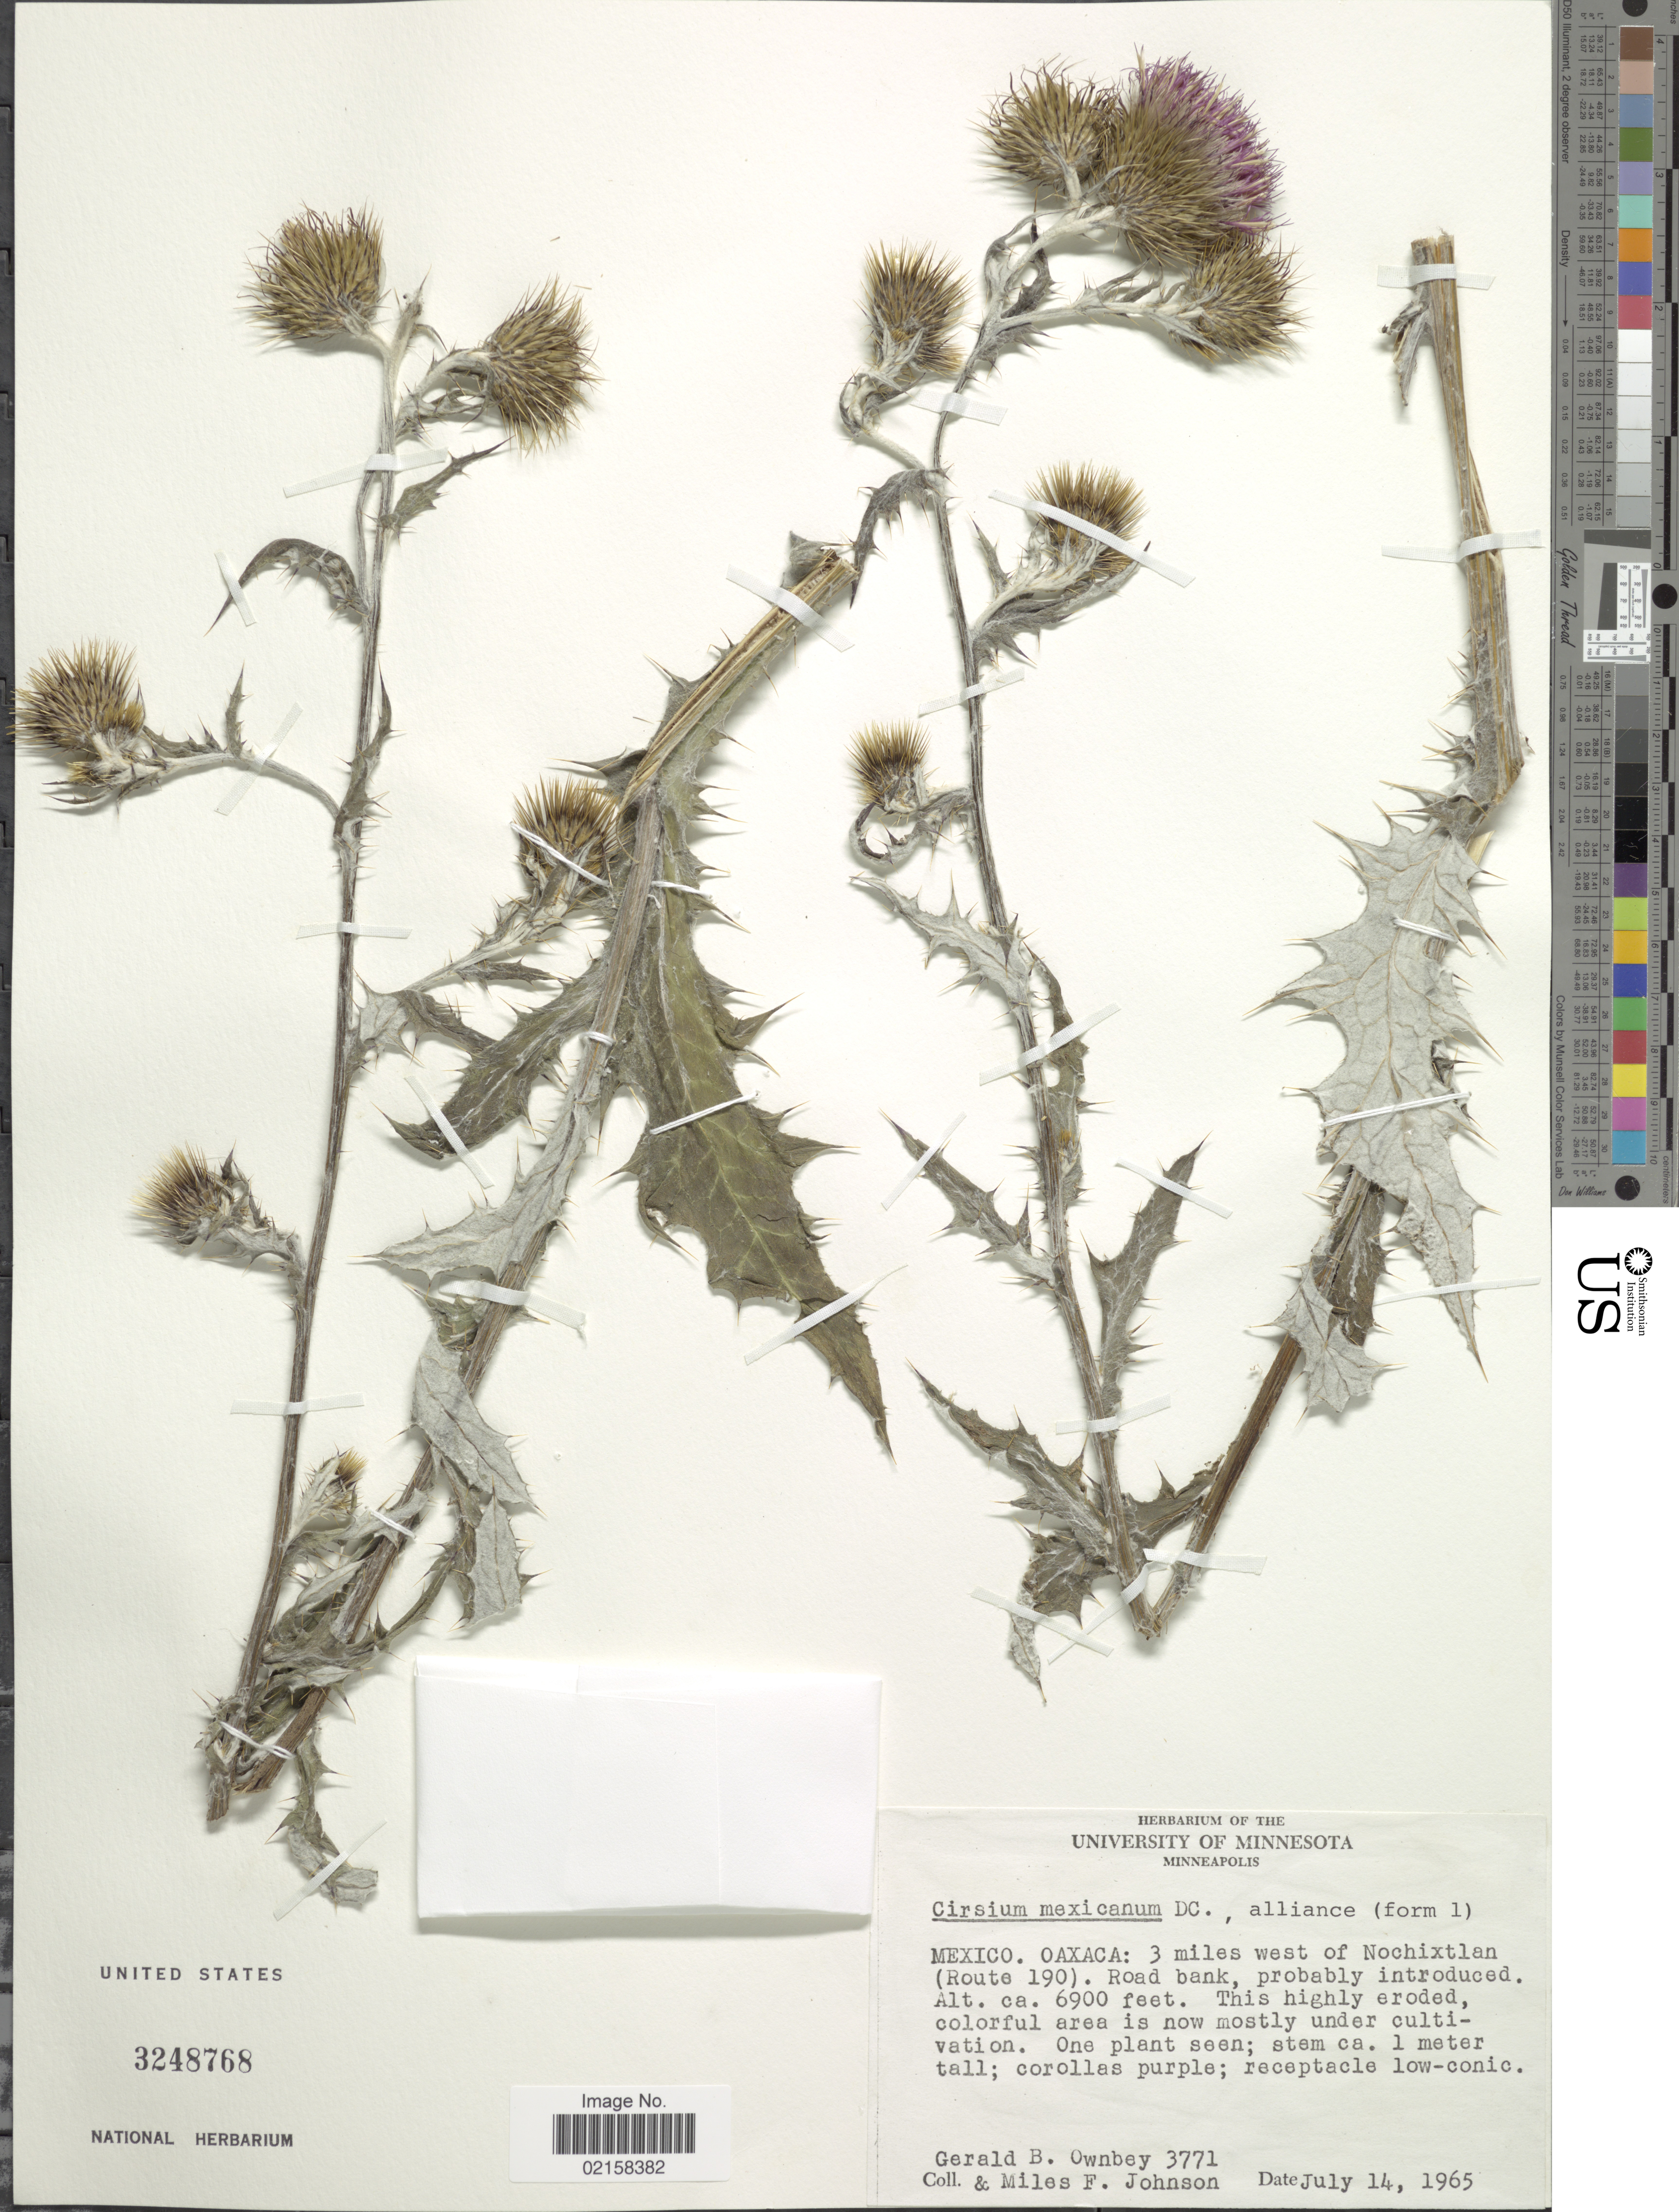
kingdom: Plantae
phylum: Tracheophyta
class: Magnoliopsida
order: Asterales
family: Asteraceae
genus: Cirsium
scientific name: Cirsium mexicanum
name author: DC.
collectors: G. B. Ownbey & M. F. Johnson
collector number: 3771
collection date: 1965-07-14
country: Mexico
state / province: Oaxaca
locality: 3 miles west of Nochixtlan (Route 190), road bank.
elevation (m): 2103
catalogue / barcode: US 3248768